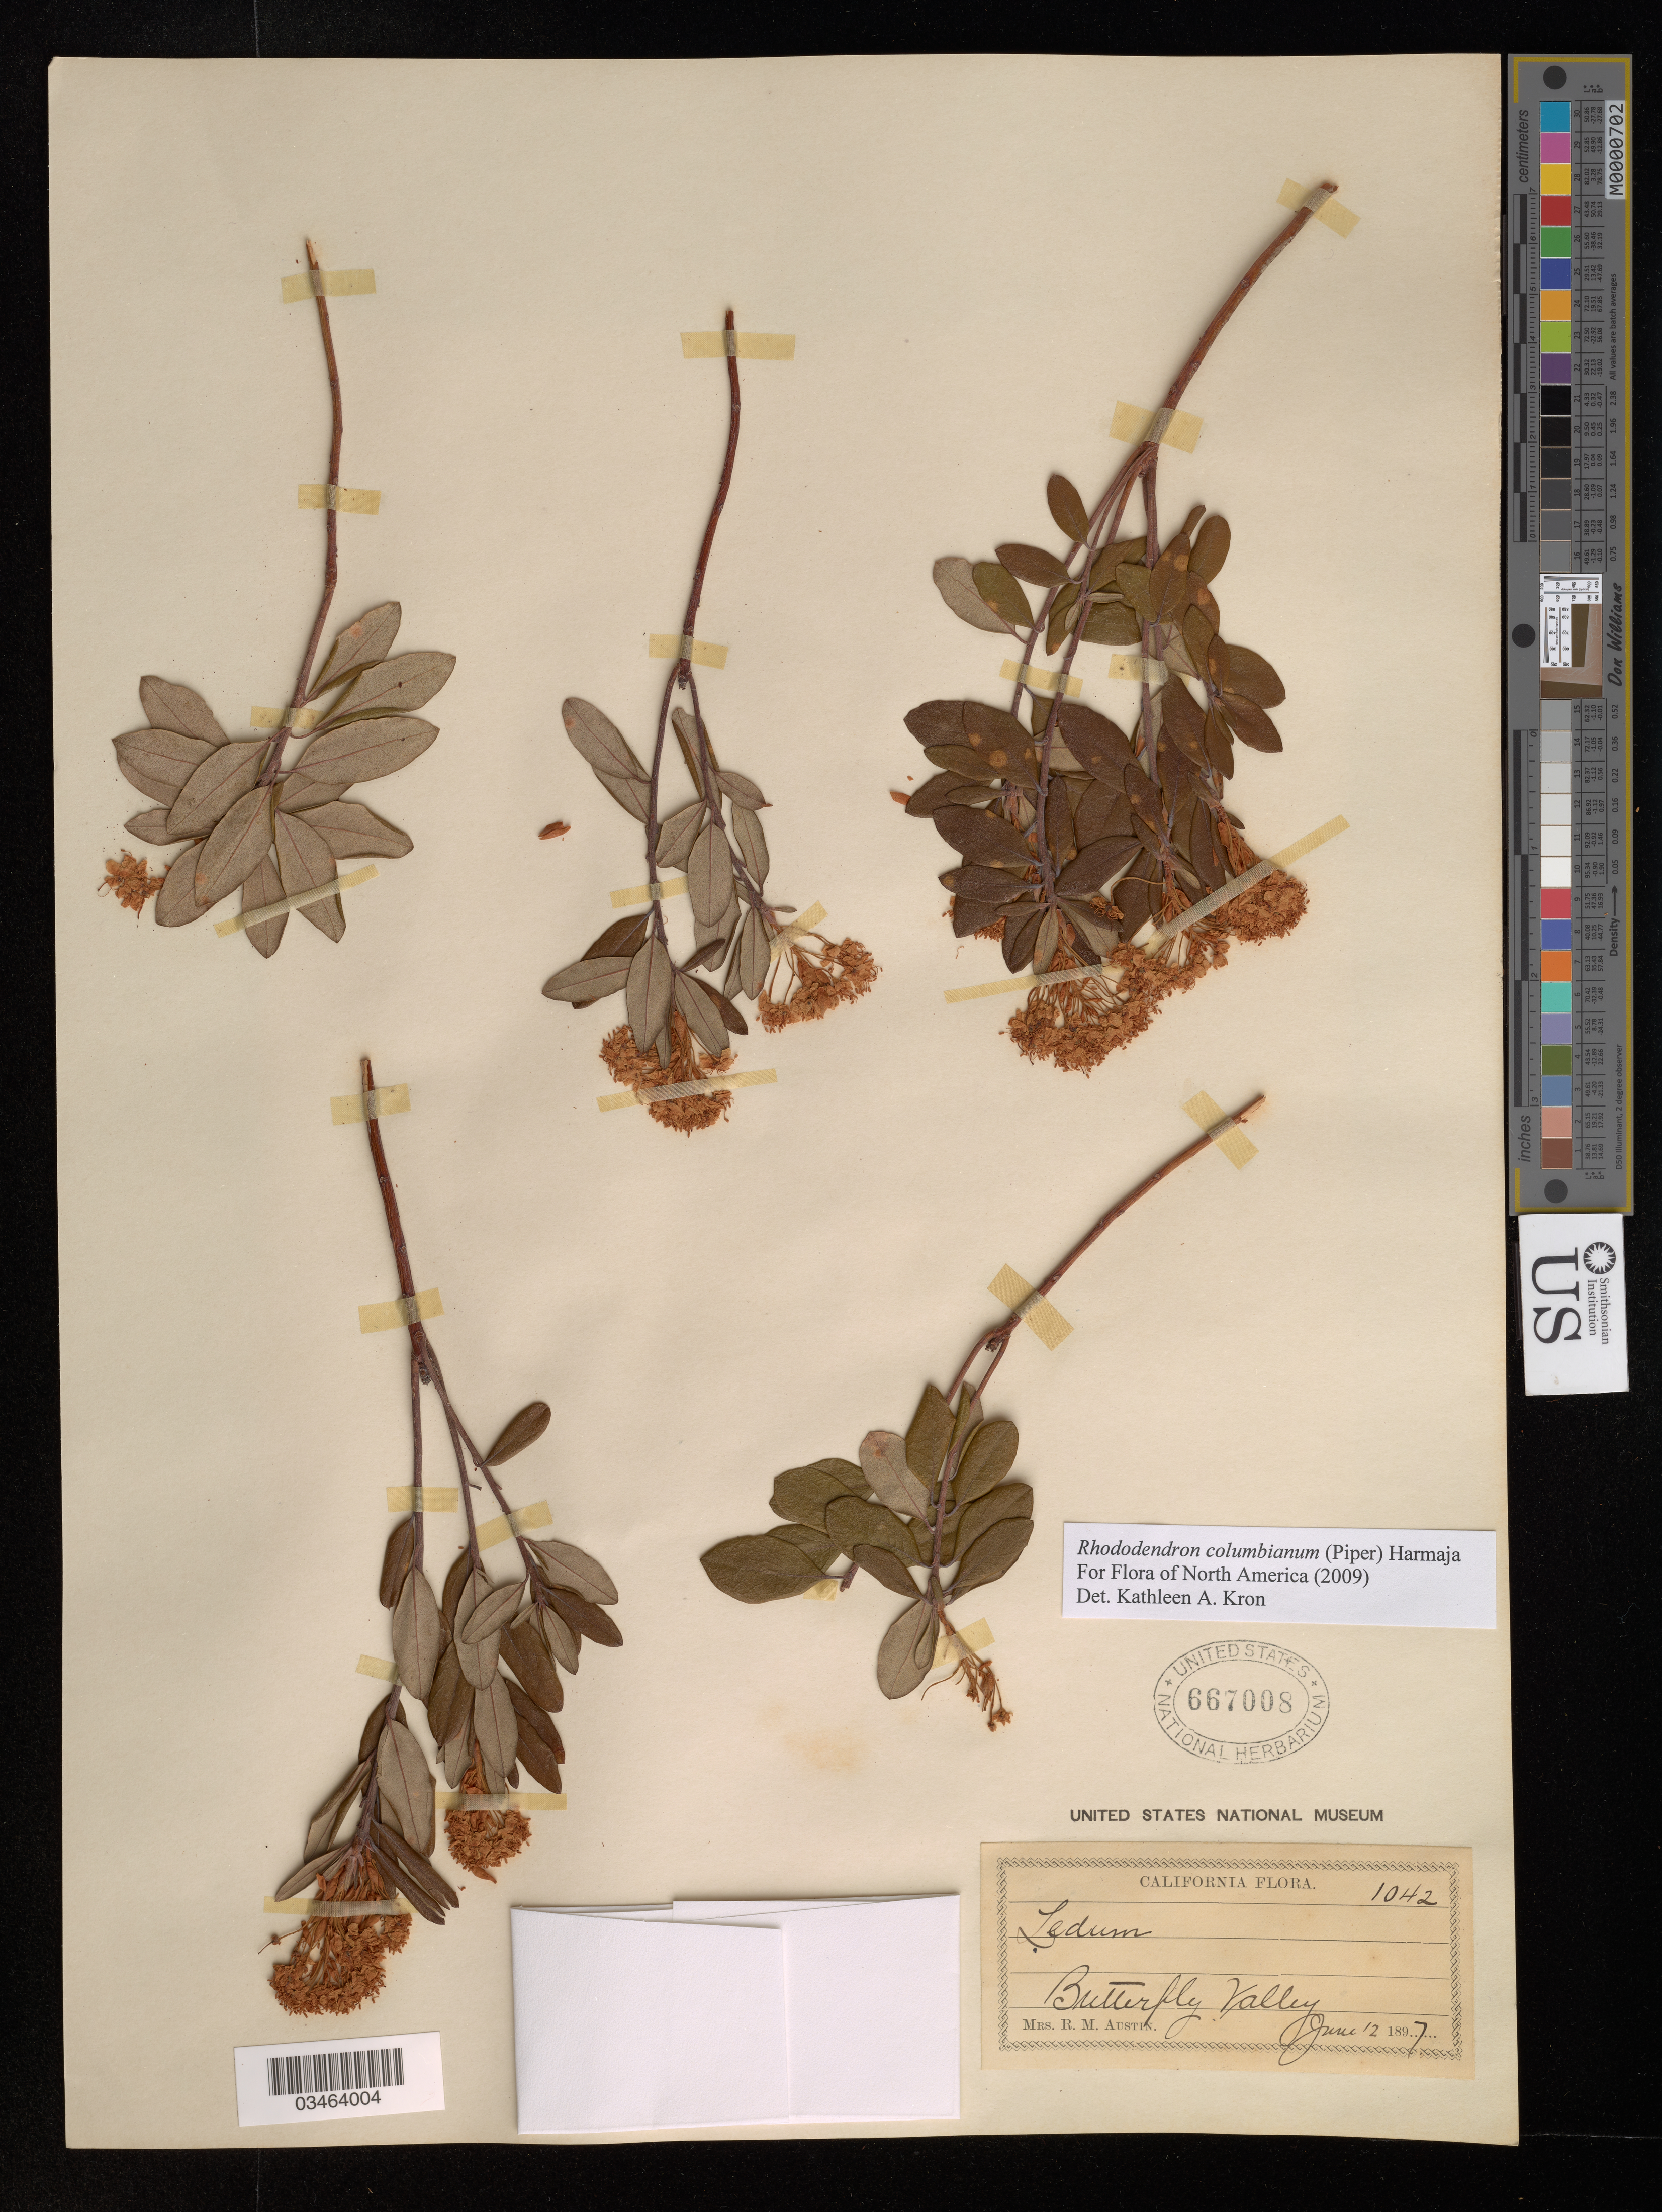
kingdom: Plantae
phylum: Tracheophyta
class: Magnoliopsida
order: Ericales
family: Ericaceae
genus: Rhododendron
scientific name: Rhododendron columbianum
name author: (Piper) Harmaja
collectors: R. Austin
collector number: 1042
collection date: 1897-06-12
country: United States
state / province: California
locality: Butterfly Valley.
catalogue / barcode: US 667008